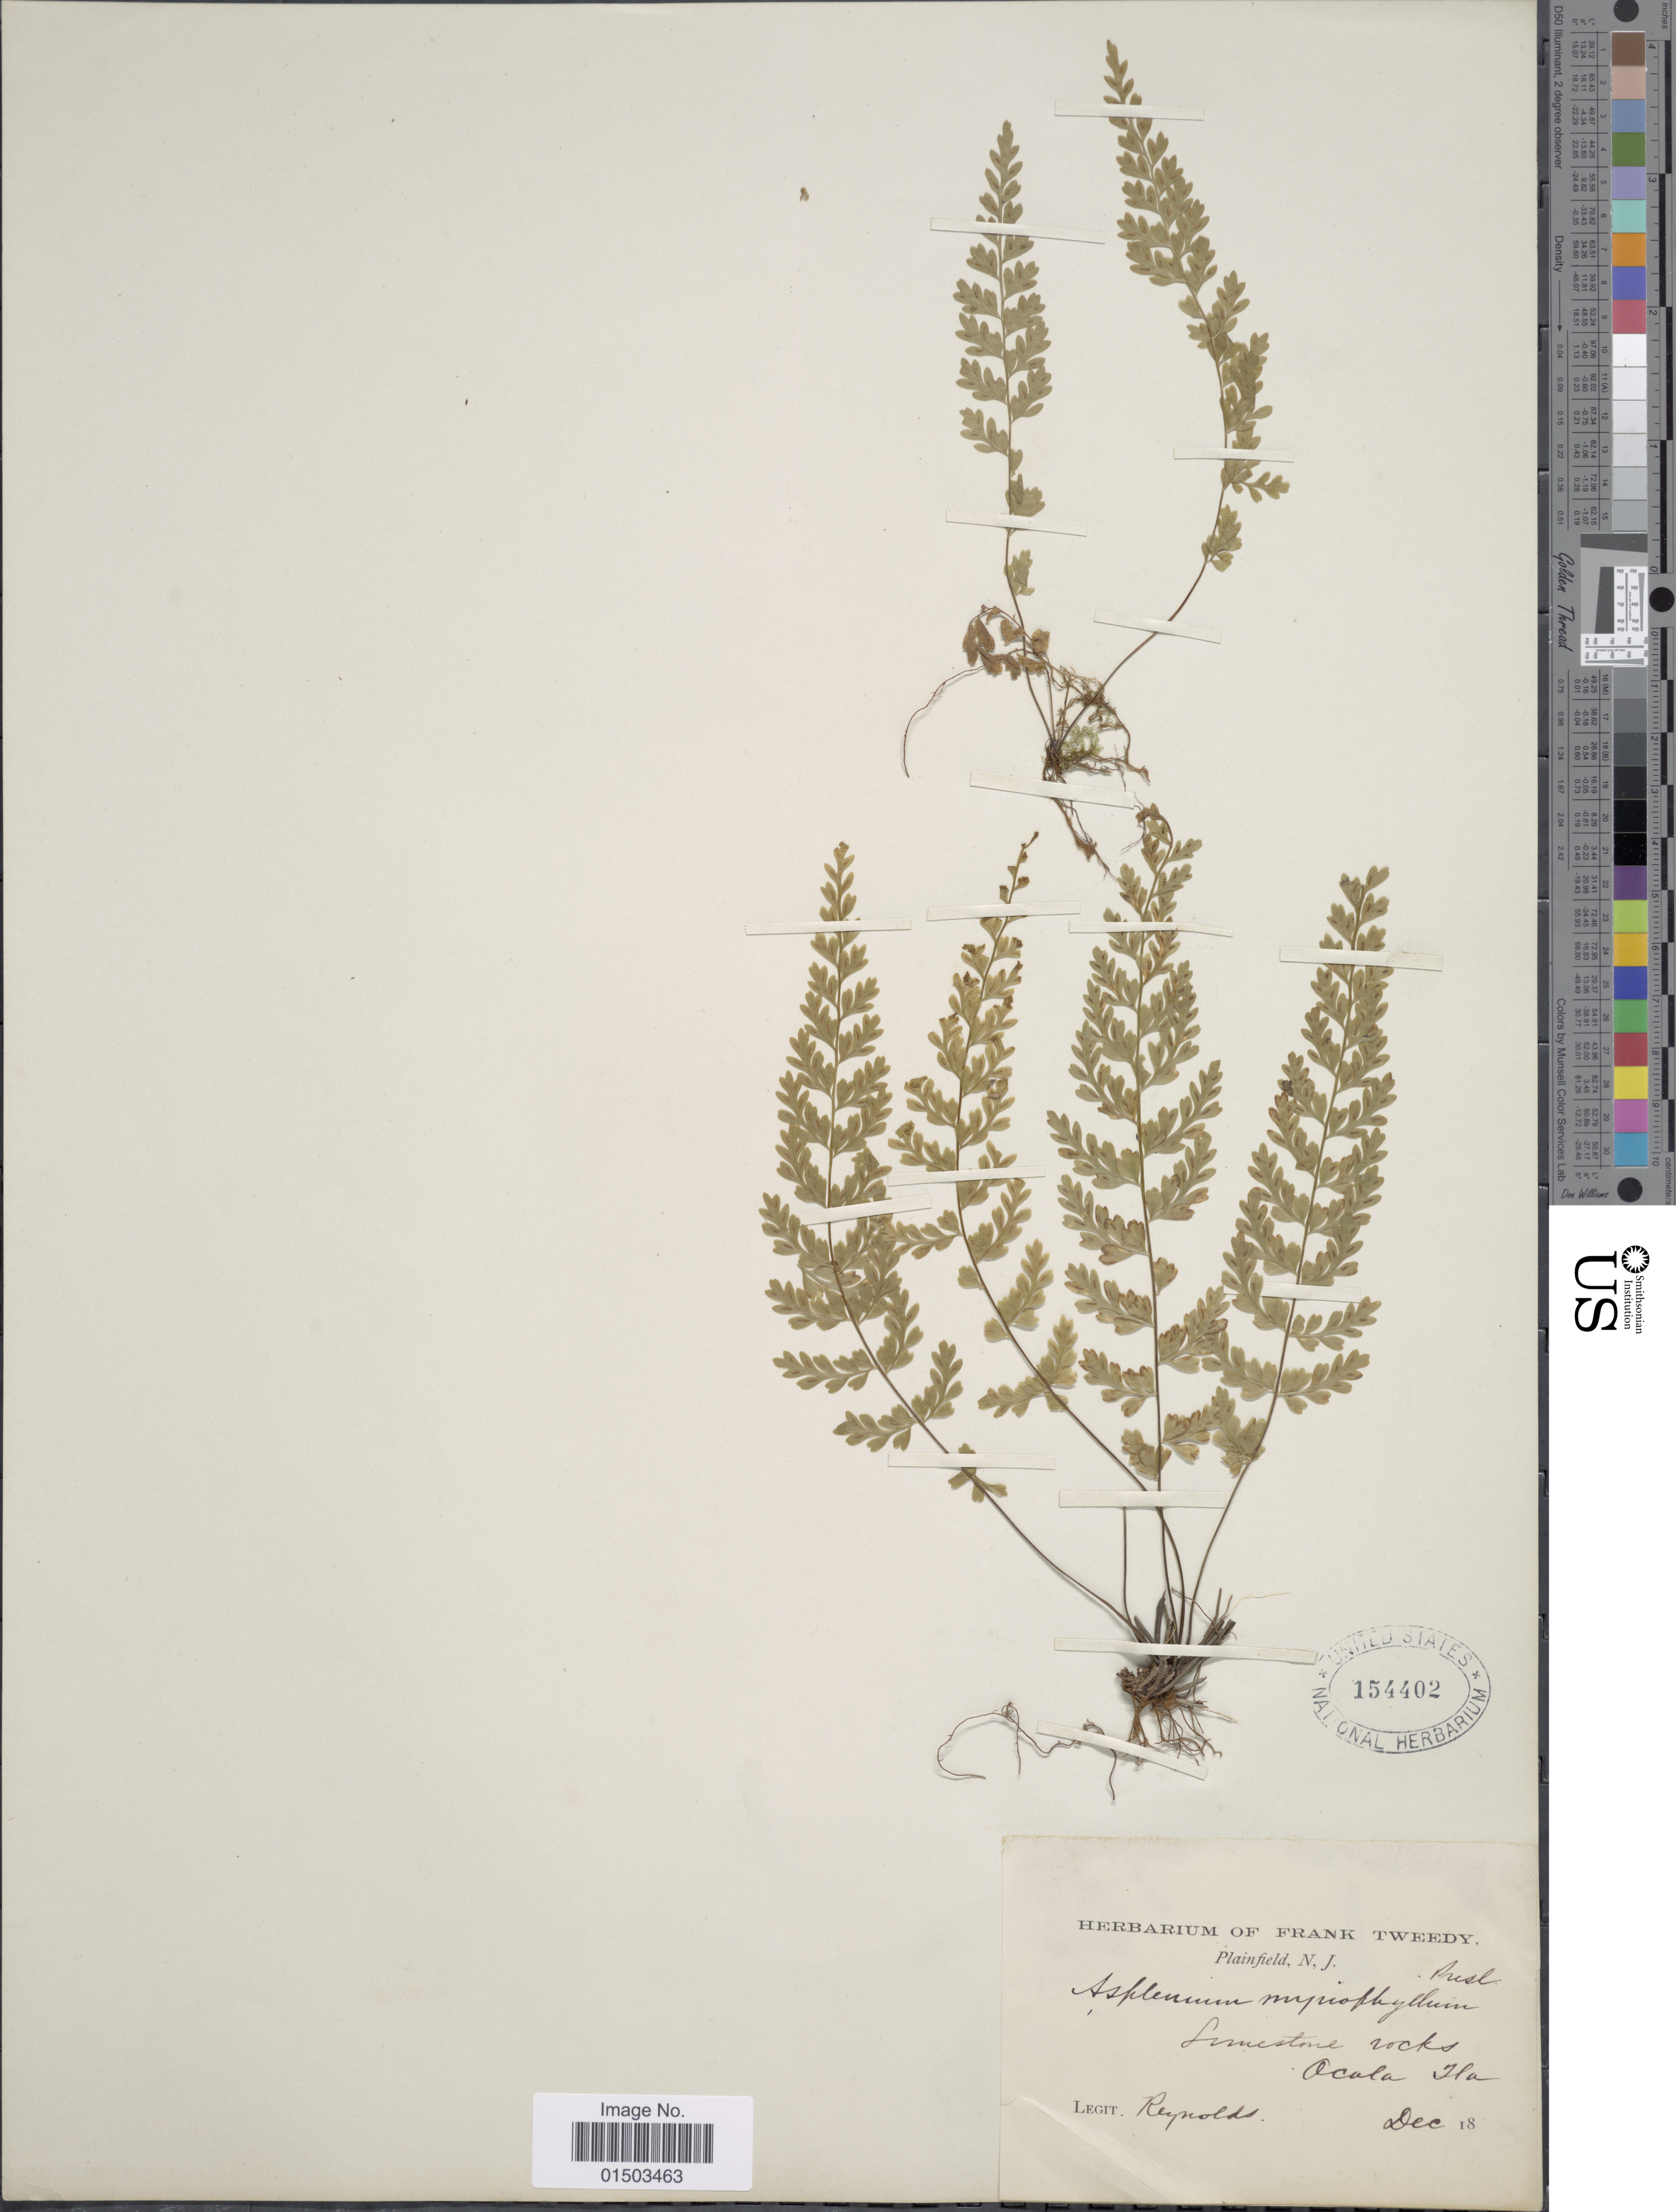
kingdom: Plantae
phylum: Tracheophyta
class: Polypodiopsida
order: Polypodiales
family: Aspleniaceae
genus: Asplenium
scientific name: Asplenium curtissii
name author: Underw.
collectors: Reynolds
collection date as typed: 12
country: United States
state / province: Florida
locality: Limestone rocks Ocala Fla.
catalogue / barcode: US 154402